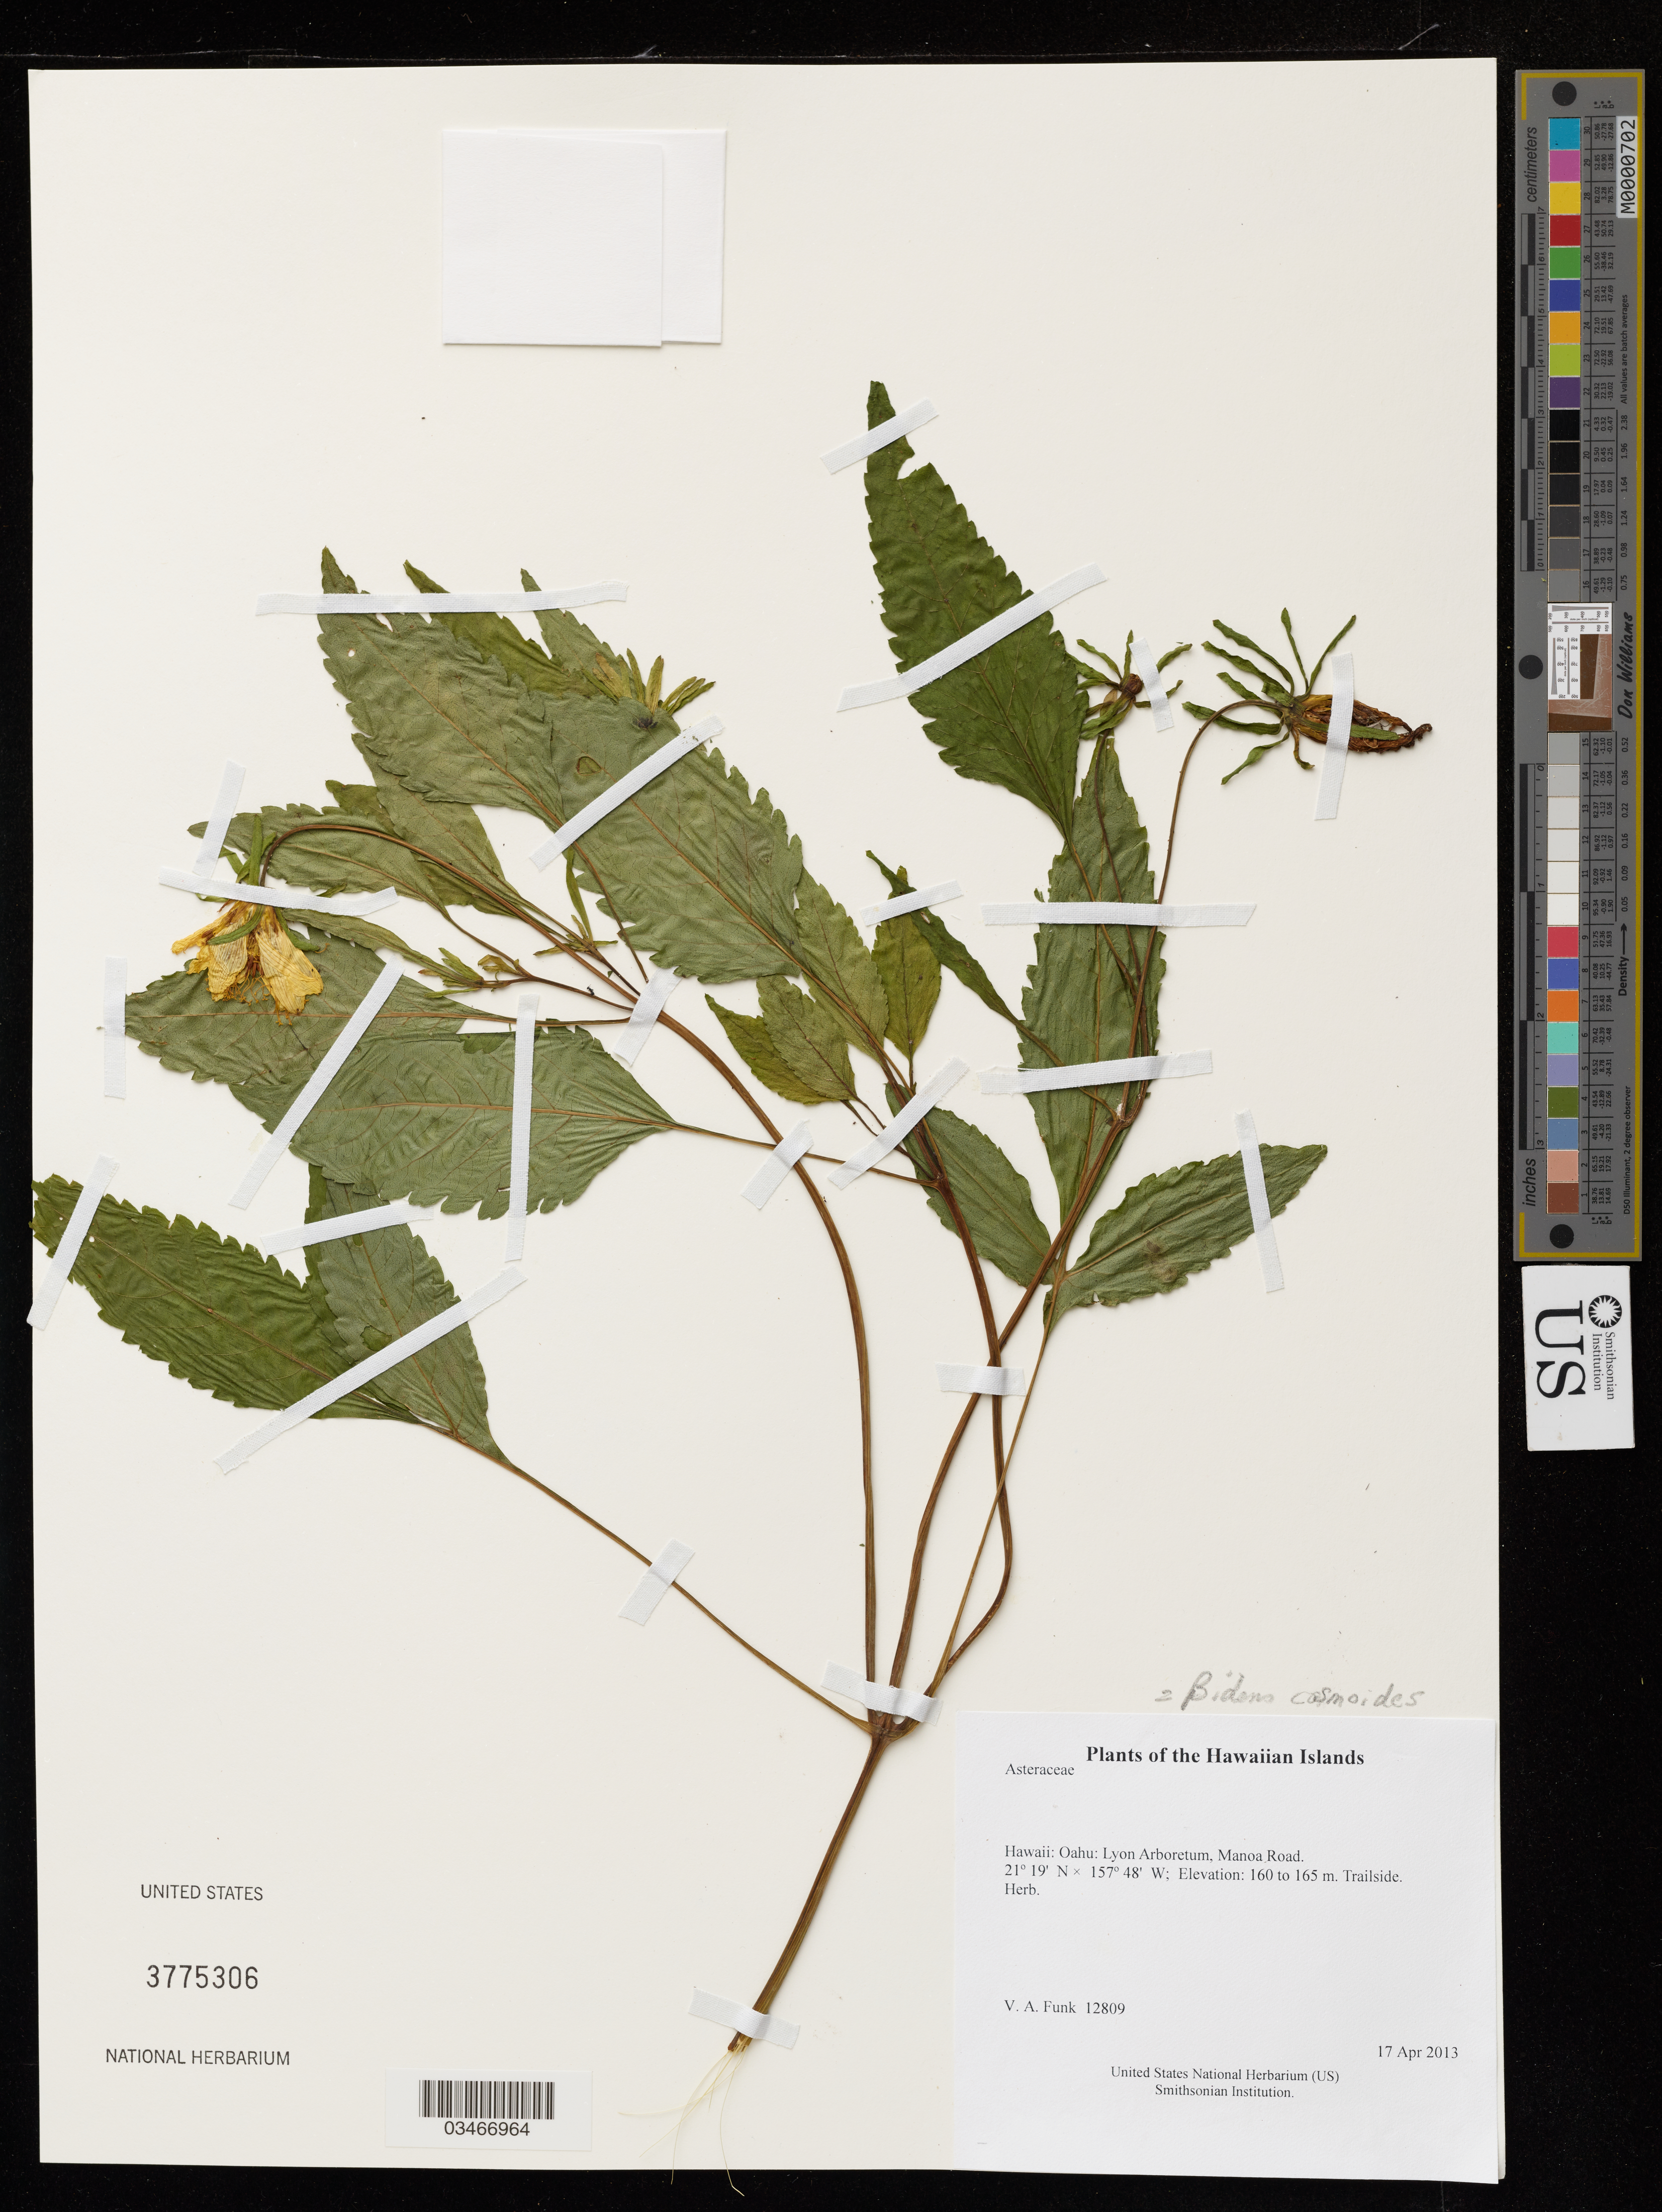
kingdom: Plantae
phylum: Tracheophyta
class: Magnoliopsida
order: Asterales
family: Asteraceae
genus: Bidens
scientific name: Bidens cosmoides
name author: (A. Gray) Sherff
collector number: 12809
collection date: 2013-04-17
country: United States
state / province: Hawaii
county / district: Honolulu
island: Oahu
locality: Lyon Arboretum, Manoa Road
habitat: Trailside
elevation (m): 160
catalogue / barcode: US 3775306